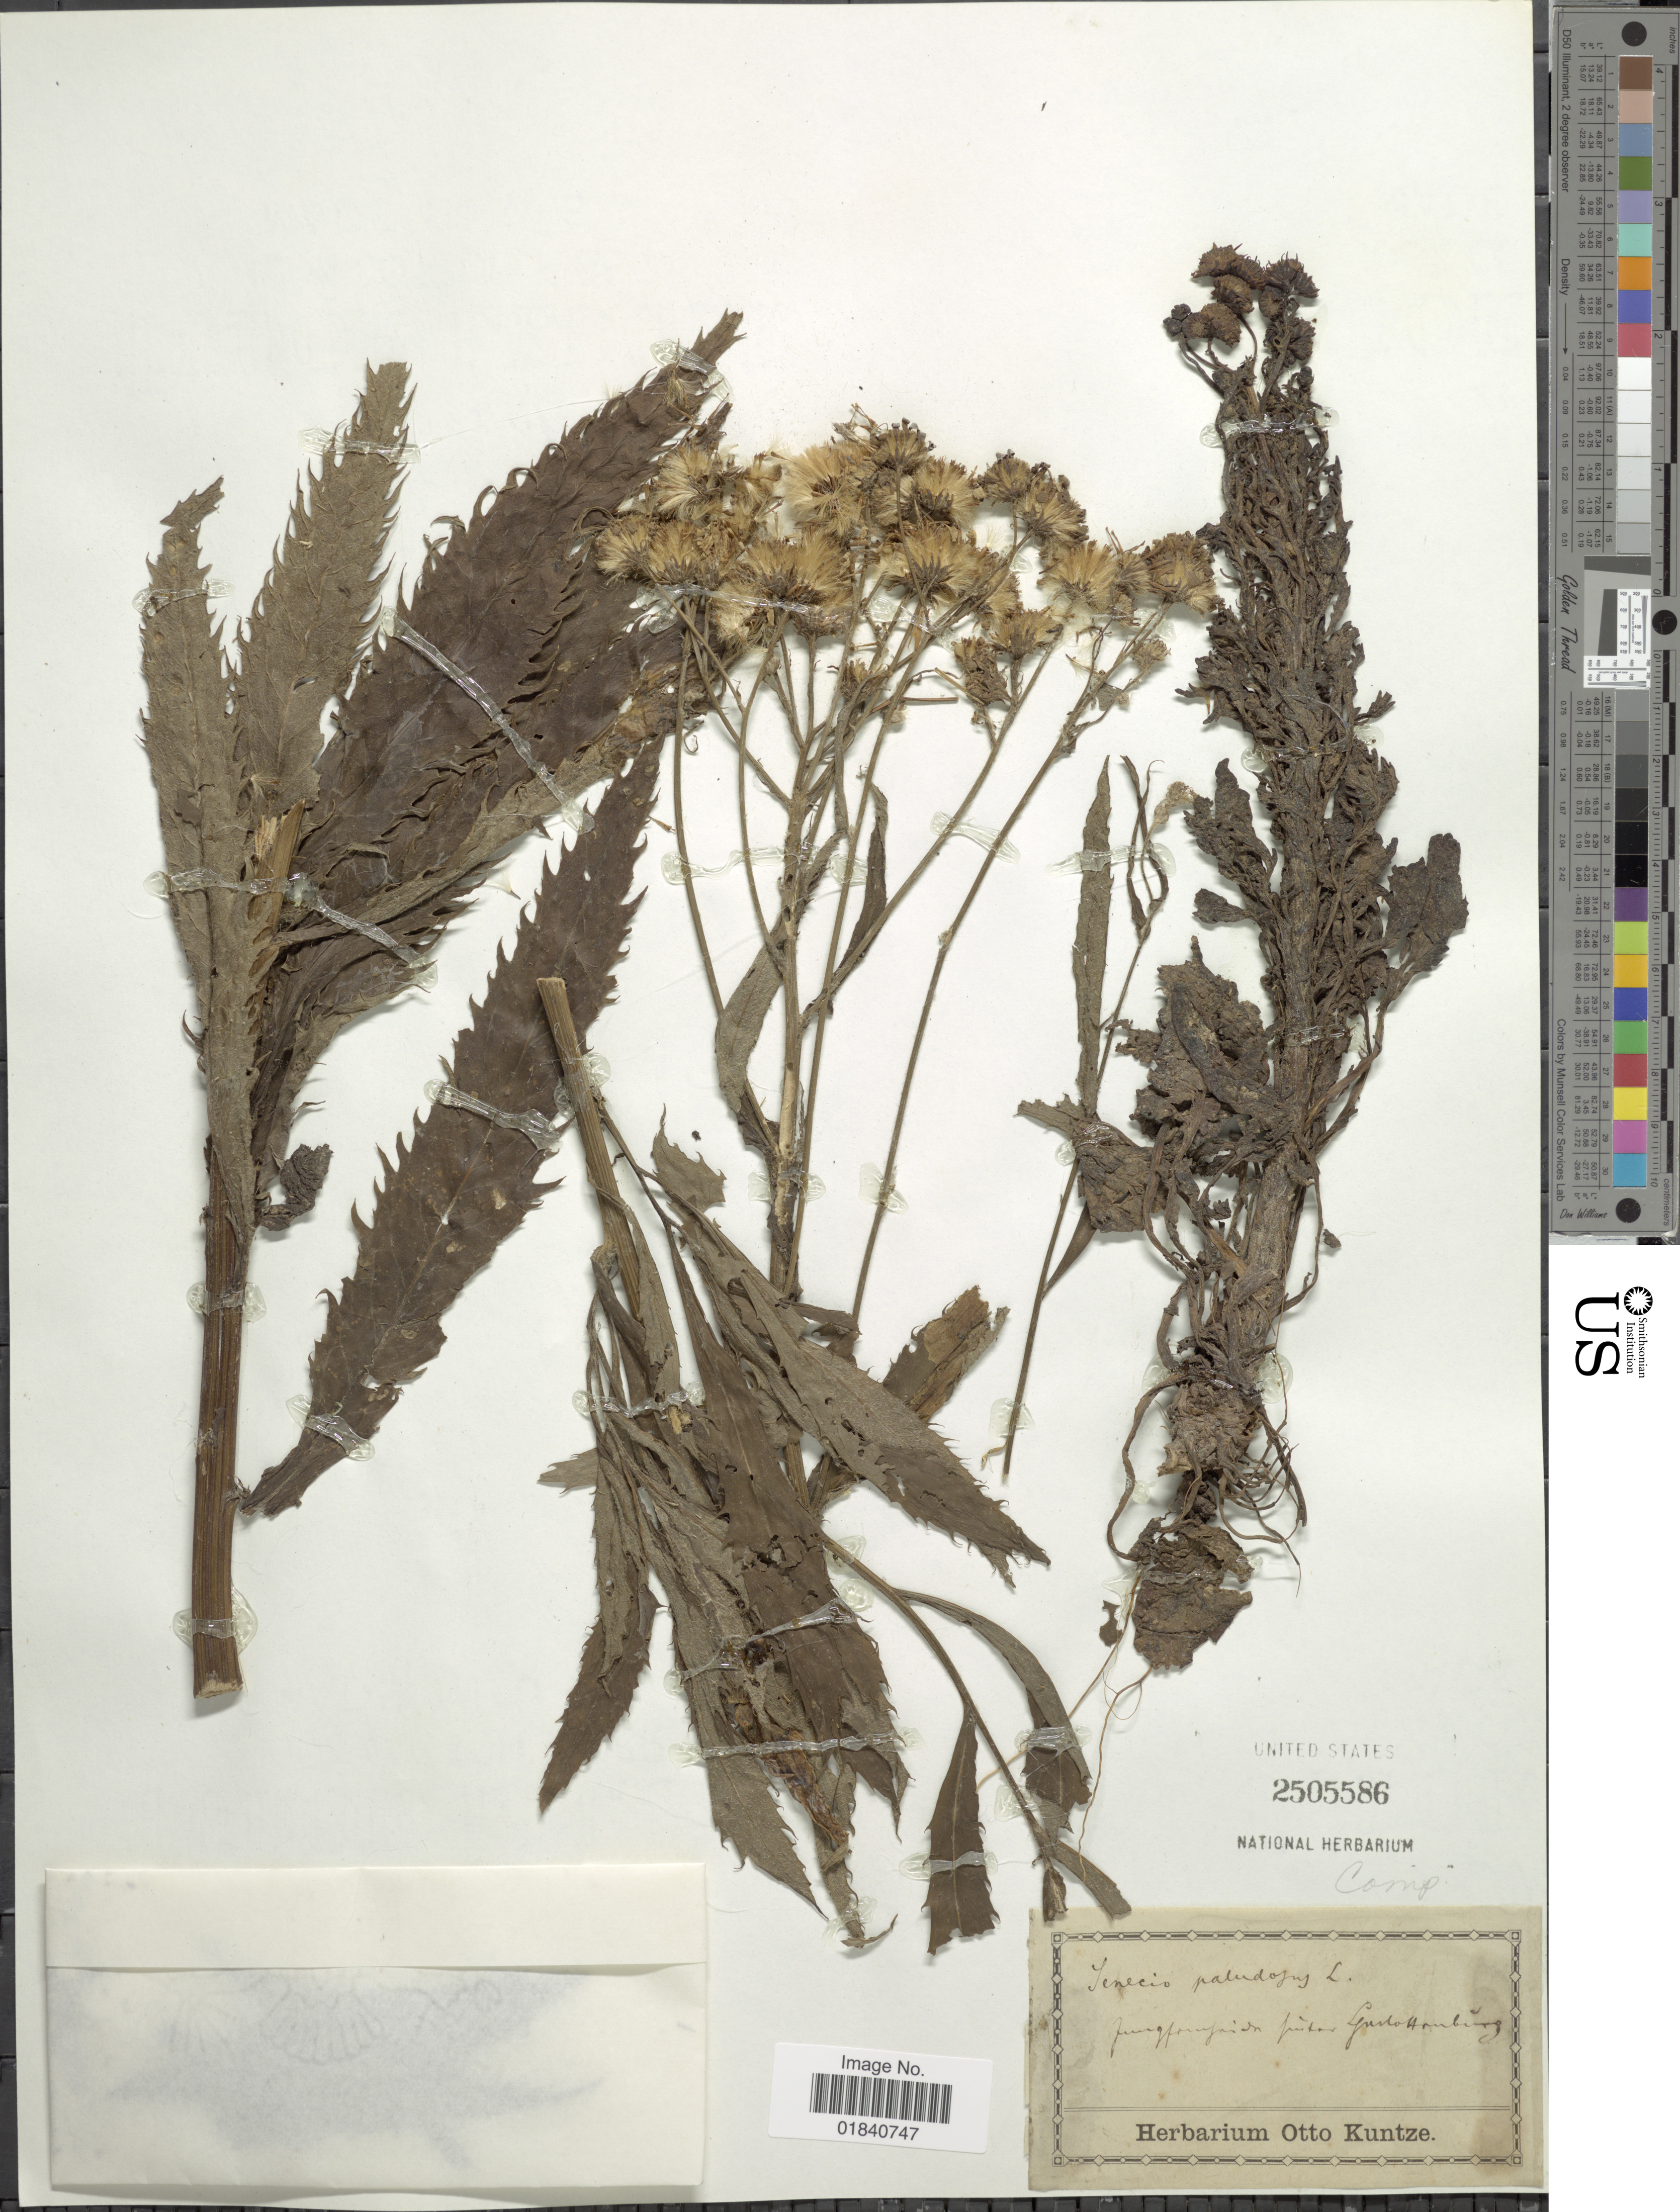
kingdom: Plantae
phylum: Tracheophyta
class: Magnoliopsida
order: Asterales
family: Asteraceae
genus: Senecio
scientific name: Senecio paludosus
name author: L.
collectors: ex Herb. O. Kuntze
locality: Gundo Armburg [interpreted]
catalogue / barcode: US 2505586